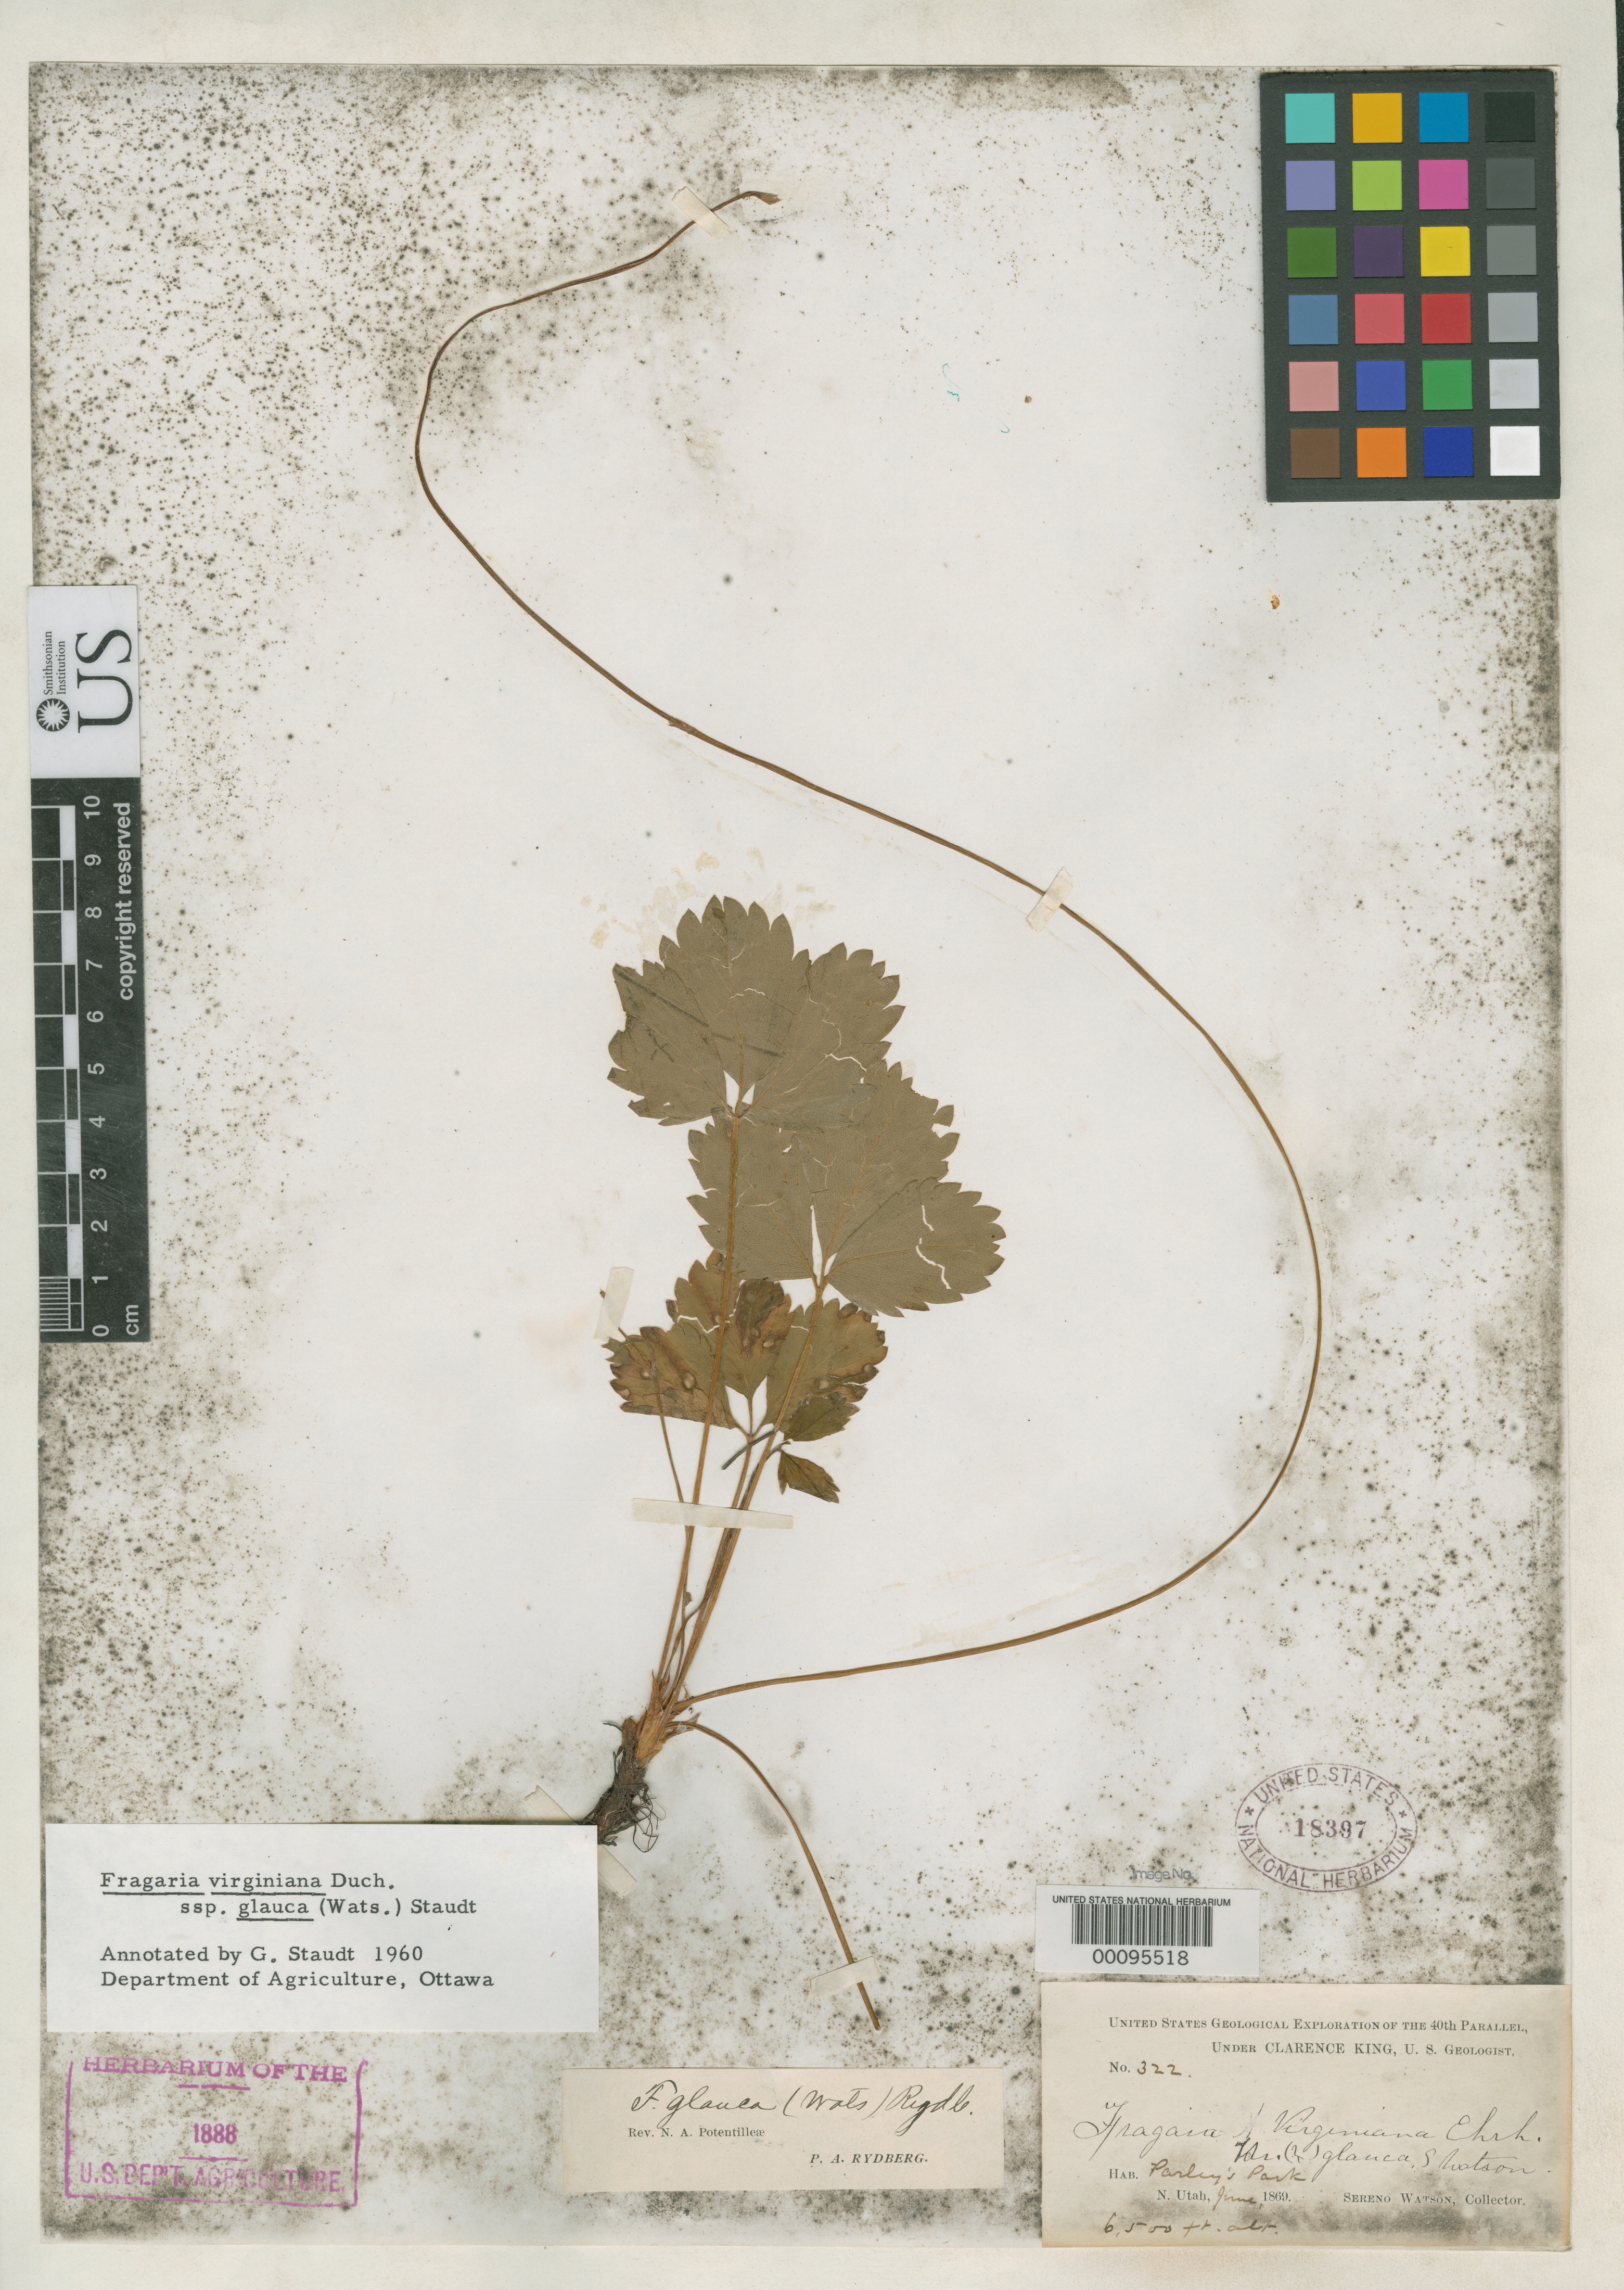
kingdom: Plantae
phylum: Tracheophyta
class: Magnoliopsida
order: Rosales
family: Rosaceae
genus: Fragaria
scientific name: Fragaria virginiana var. glauca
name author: S. Watson in C. King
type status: Holotype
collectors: S. Watson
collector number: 322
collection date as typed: Jun 1869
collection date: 1869-06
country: United States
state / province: Utah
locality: Wahsatch Anduintas, Parleys Park.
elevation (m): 1981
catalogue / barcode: US 18397